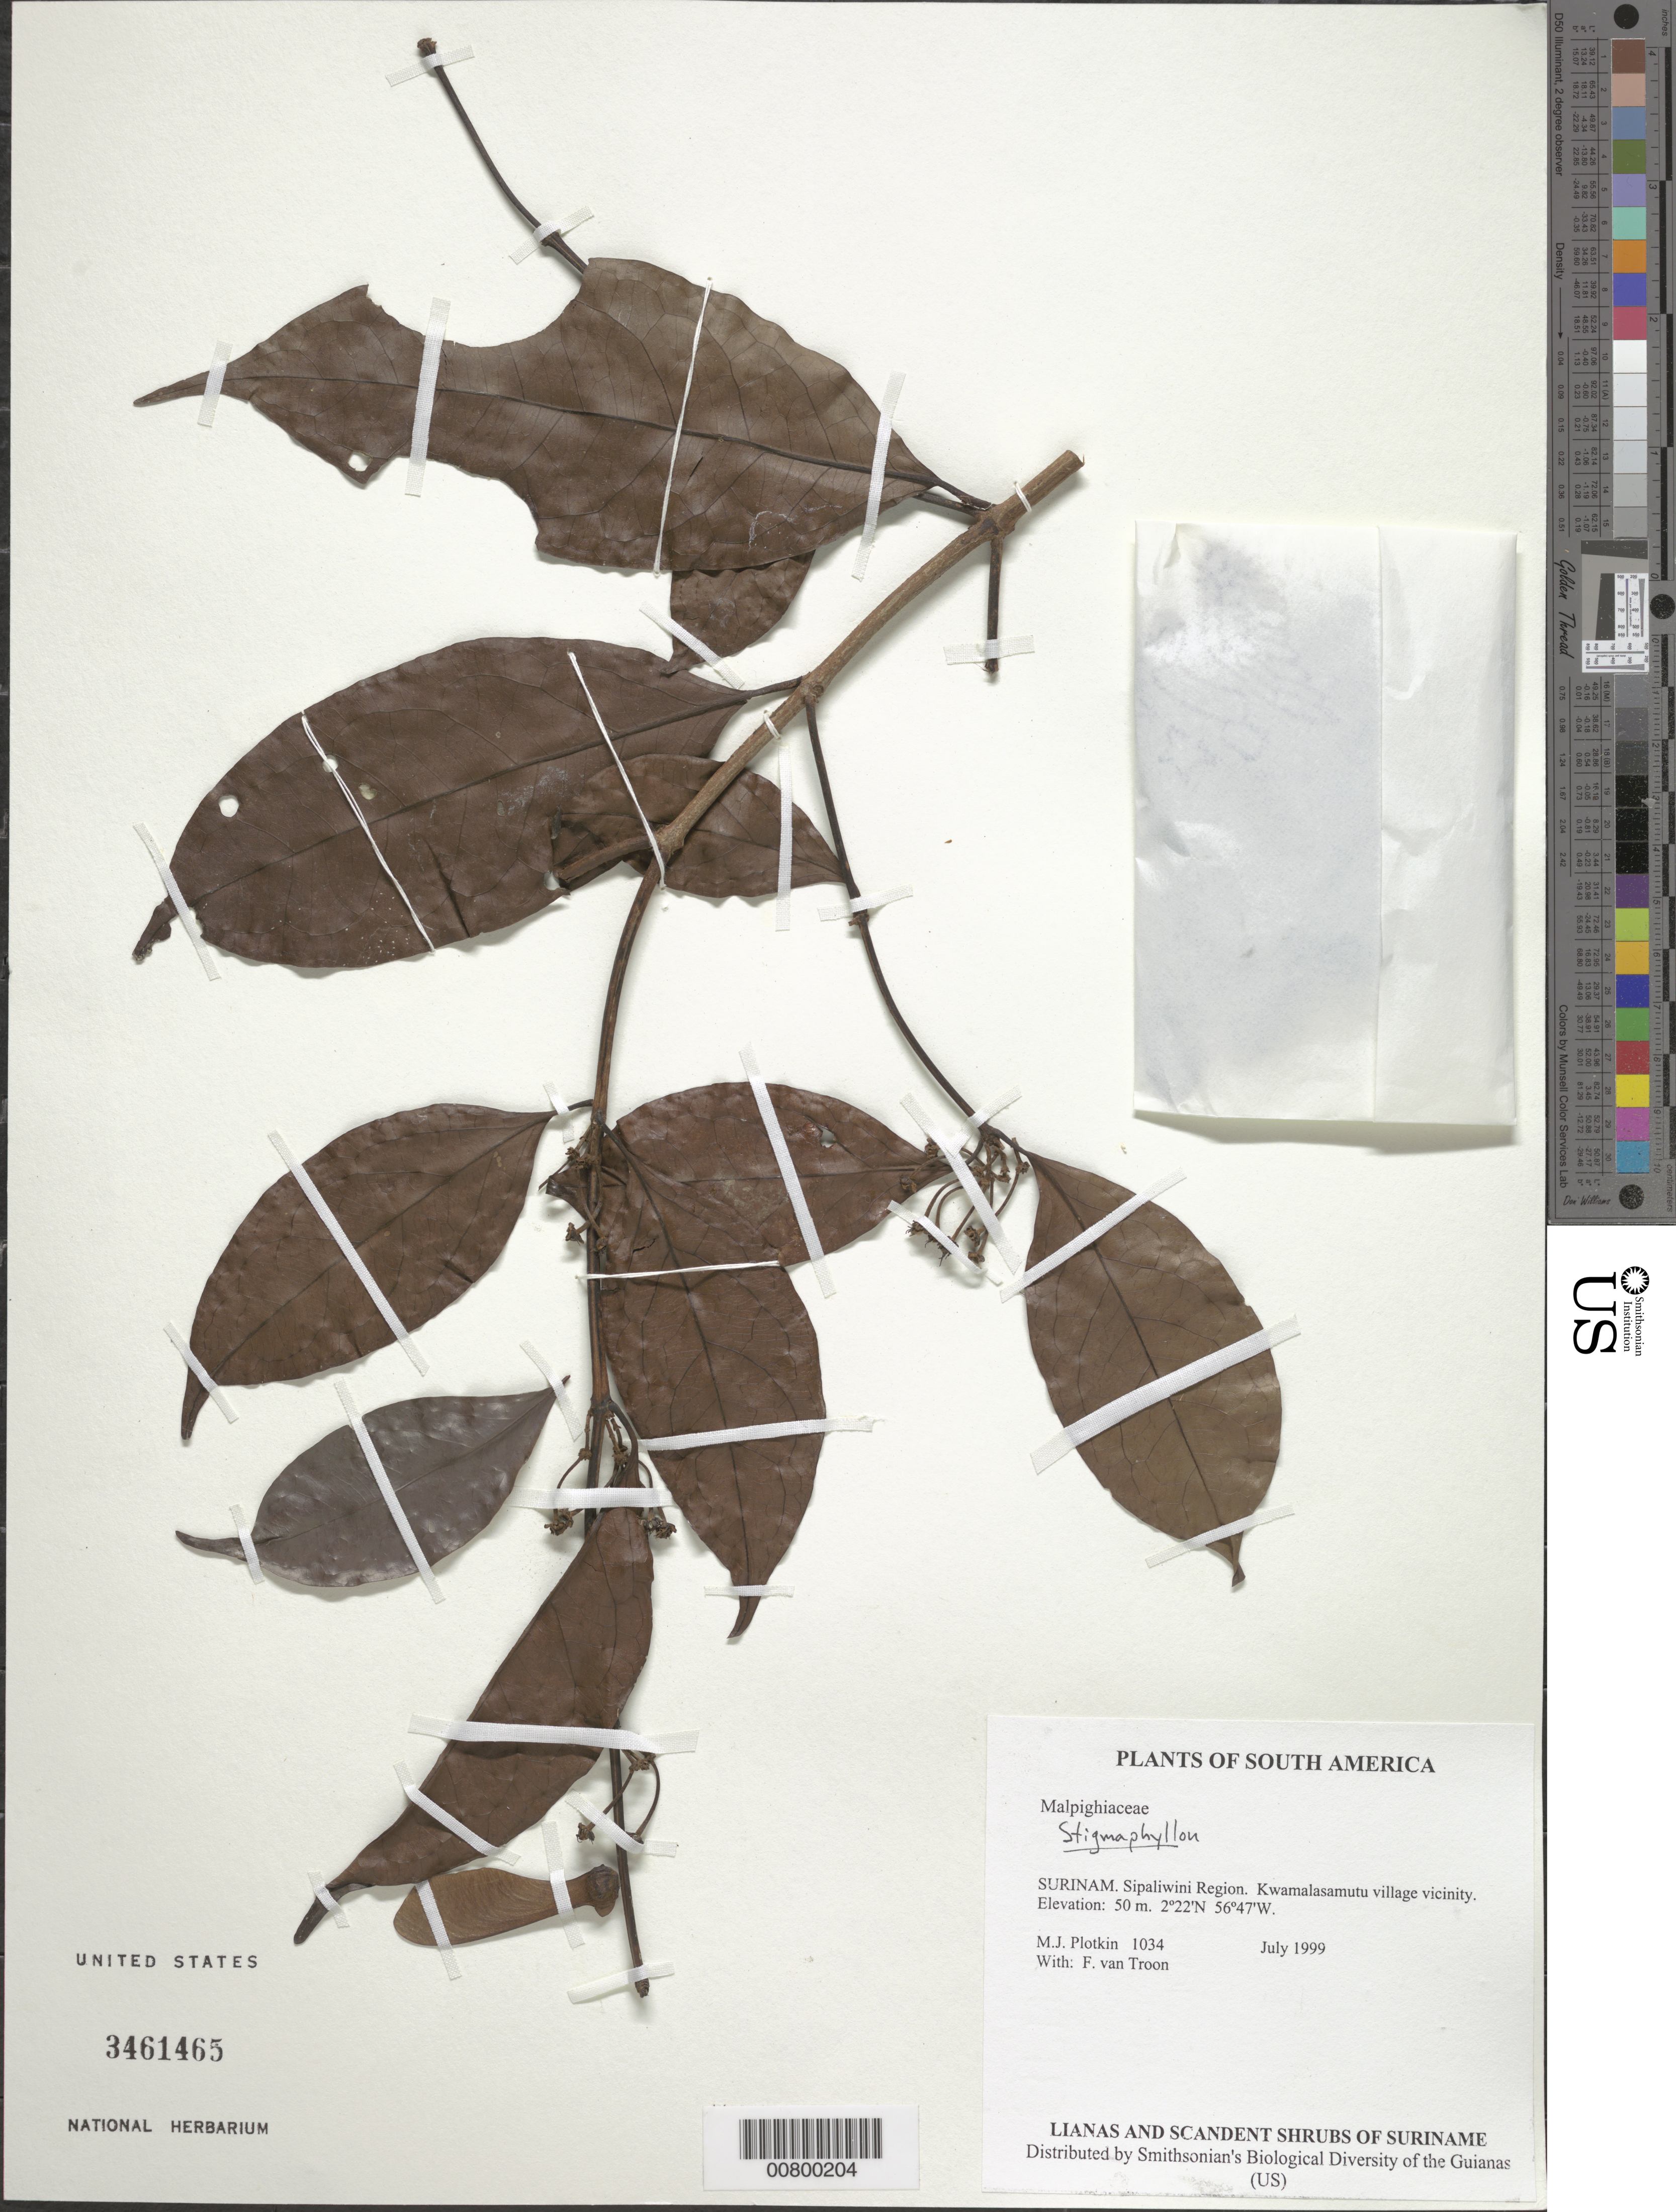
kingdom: Plantae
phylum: Tracheophyta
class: Magnoliopsida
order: Malpighiales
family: Malpighiaceae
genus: Stigmaphyllon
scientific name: Stigmaphyllon sp.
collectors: M. Plotkin & F. Van Troon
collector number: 1034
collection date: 1999-07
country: Suriname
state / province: Sipaliwini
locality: Kwamalasamutu village vicinity.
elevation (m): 50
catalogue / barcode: US 3461465